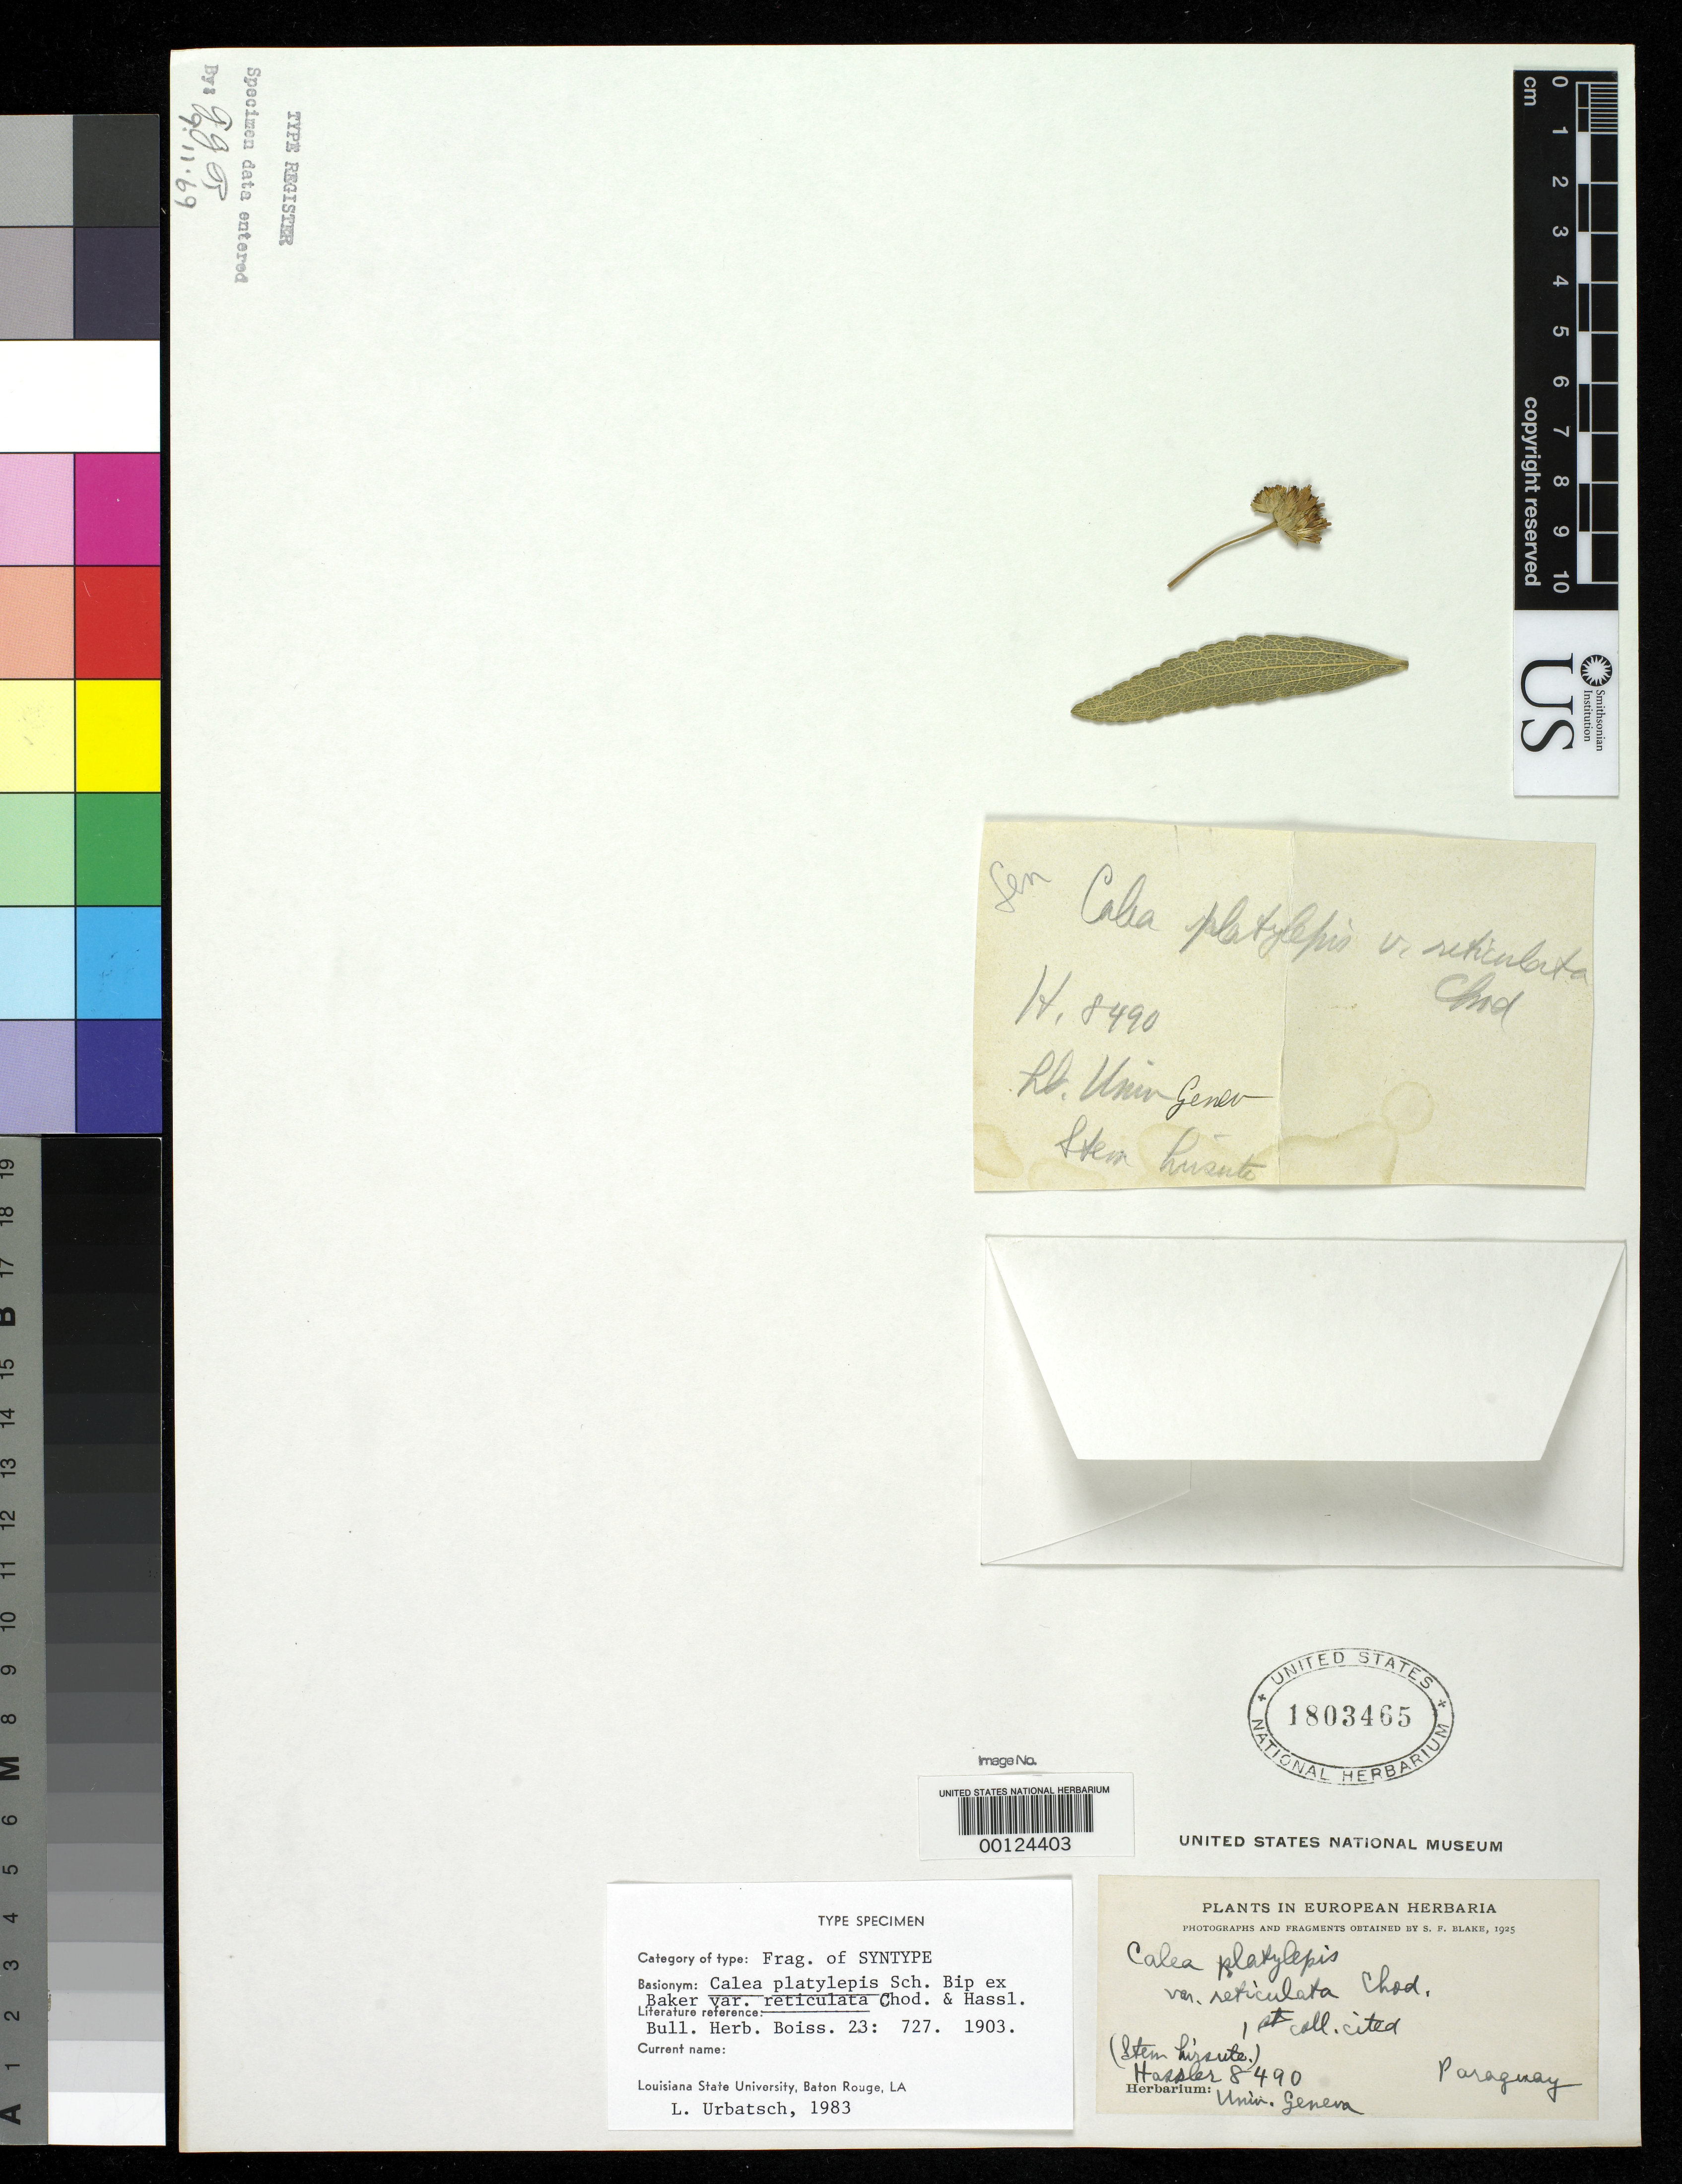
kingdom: Plantae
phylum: Tracheophyta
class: Magnoliopsida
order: Asterales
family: Asteraceae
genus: Calea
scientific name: Calea platylepis var. reticulata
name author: Chodat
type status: Type Fragment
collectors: E. Hassler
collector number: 8490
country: Paraguay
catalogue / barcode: US 1803465